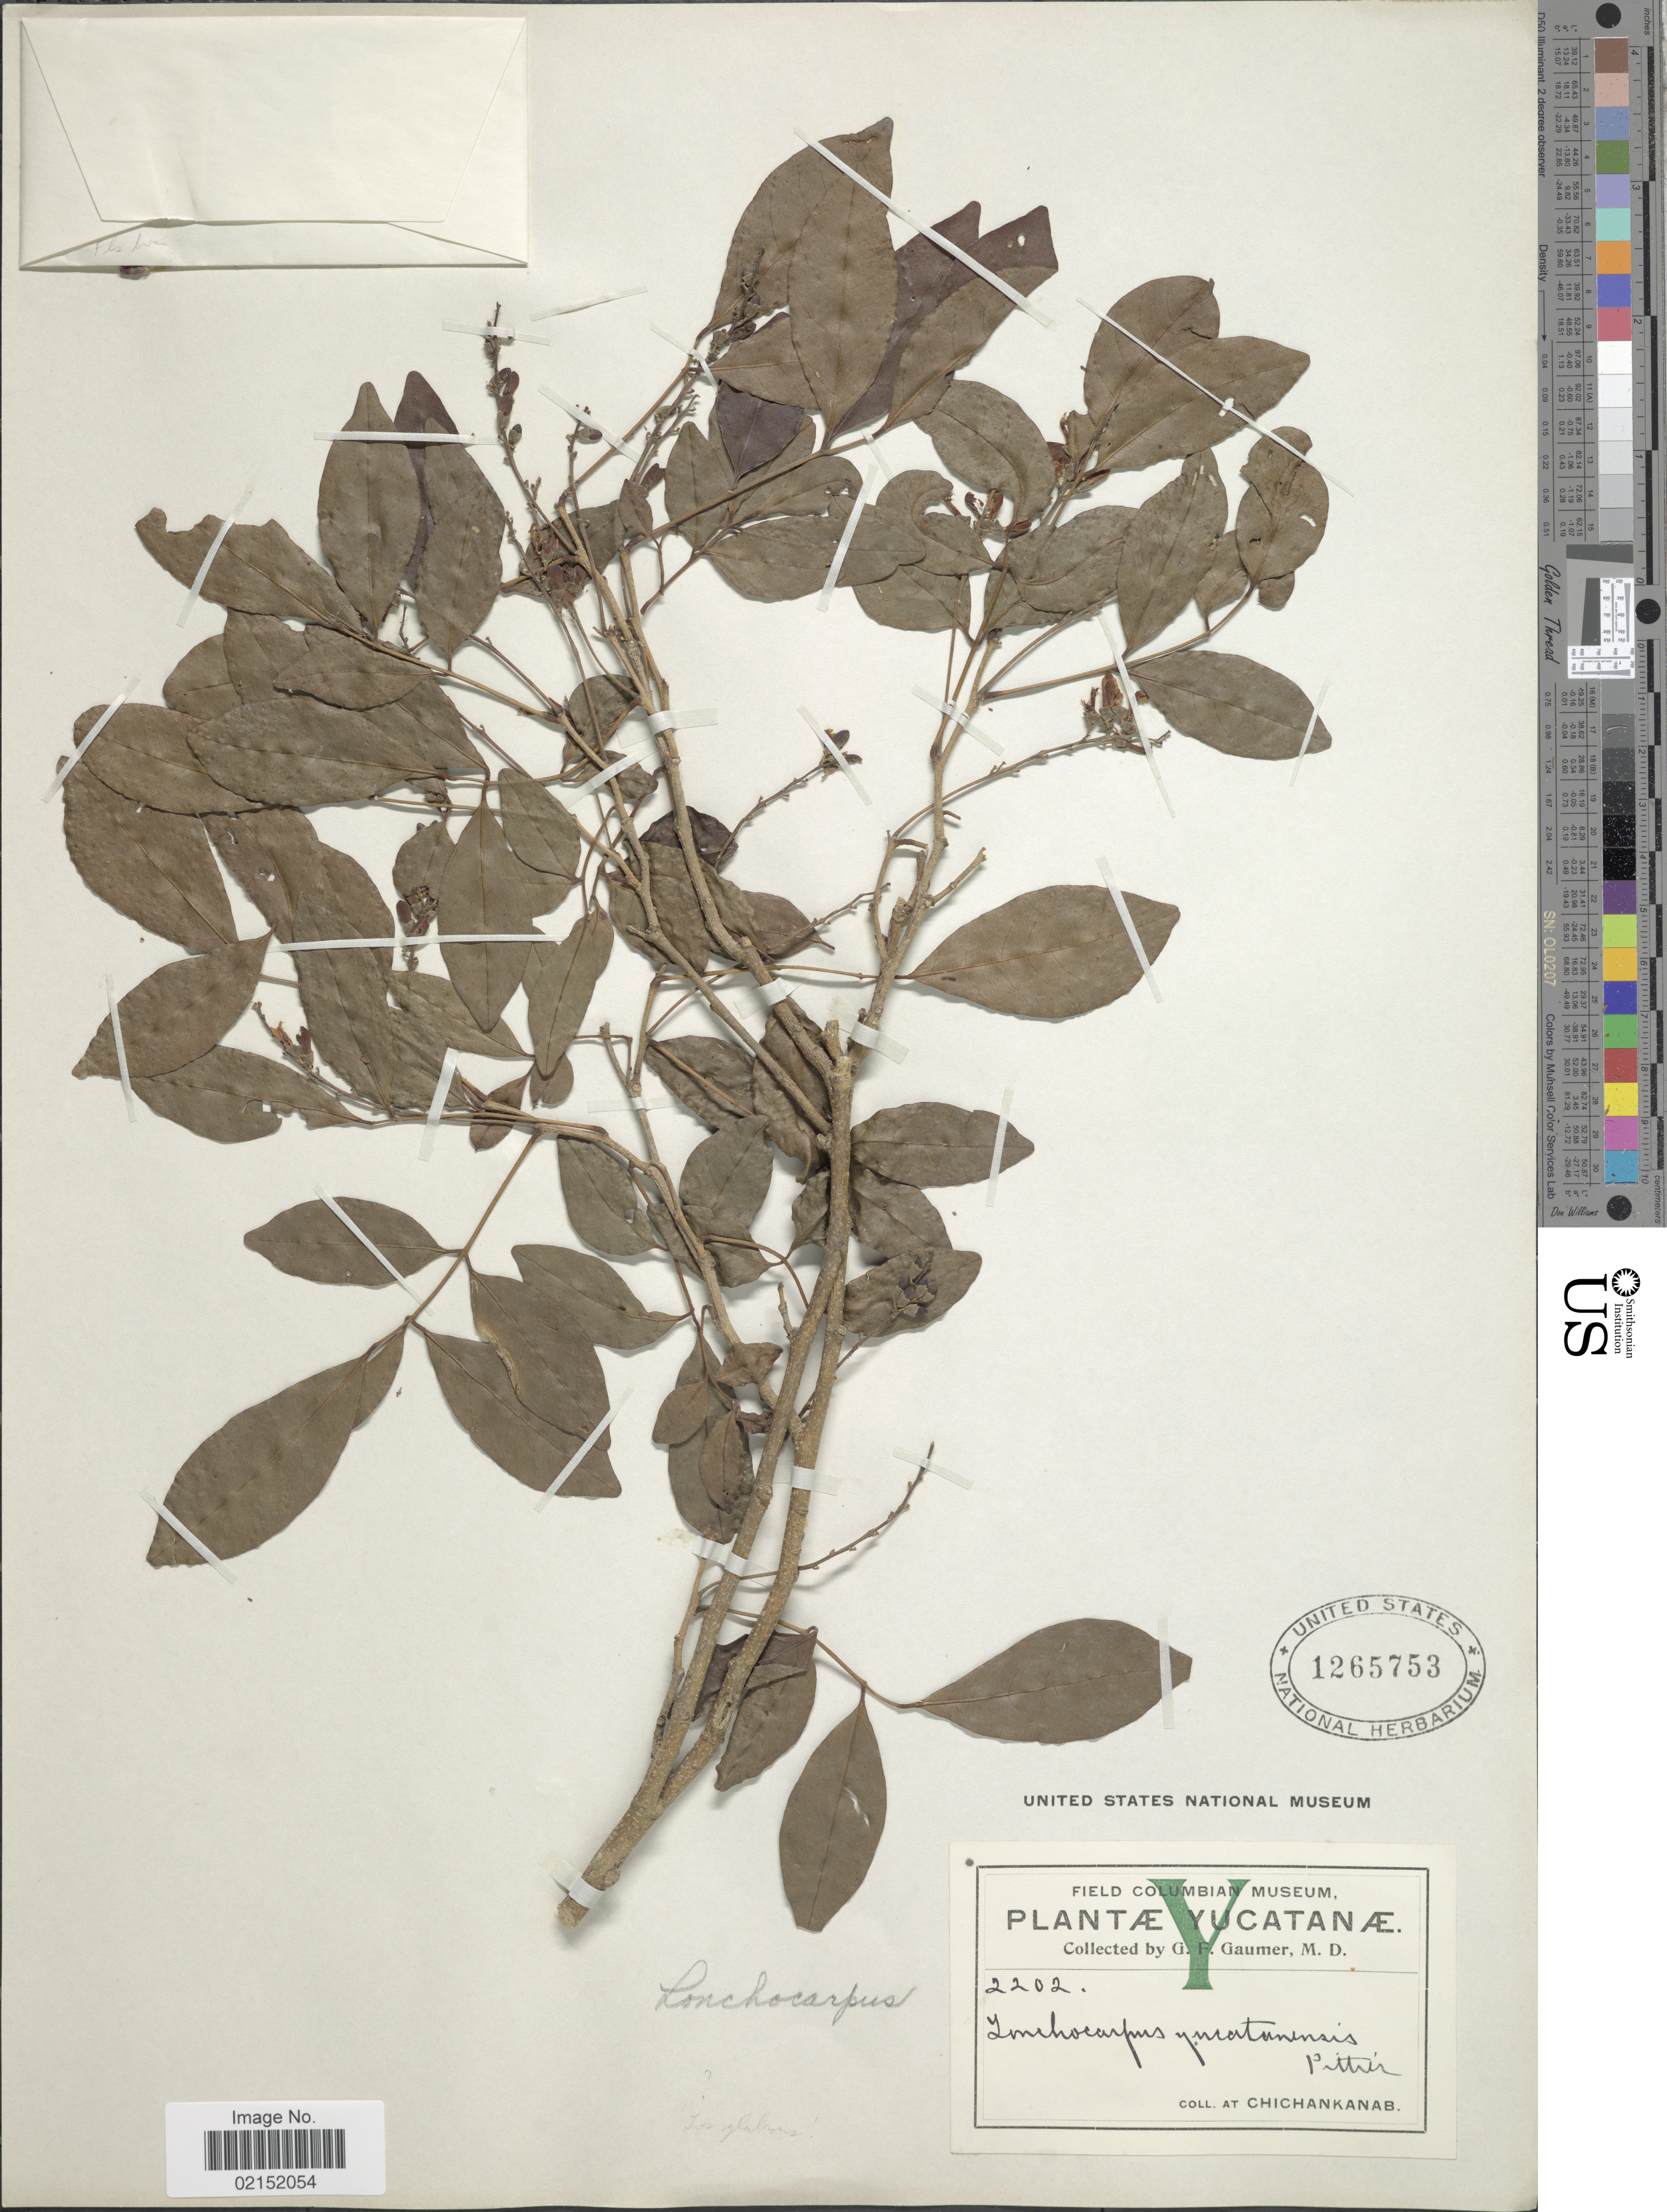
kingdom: Plantae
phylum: Tracheophyta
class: Magnoliopsida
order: Fabales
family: Fabaceae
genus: Lonchocarpus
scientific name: Lonchocarpus yucatanensis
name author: Pittier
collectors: G. F. Gaumer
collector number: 2202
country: Mexico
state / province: Yucatán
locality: At Chichankanab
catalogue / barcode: US 1265753